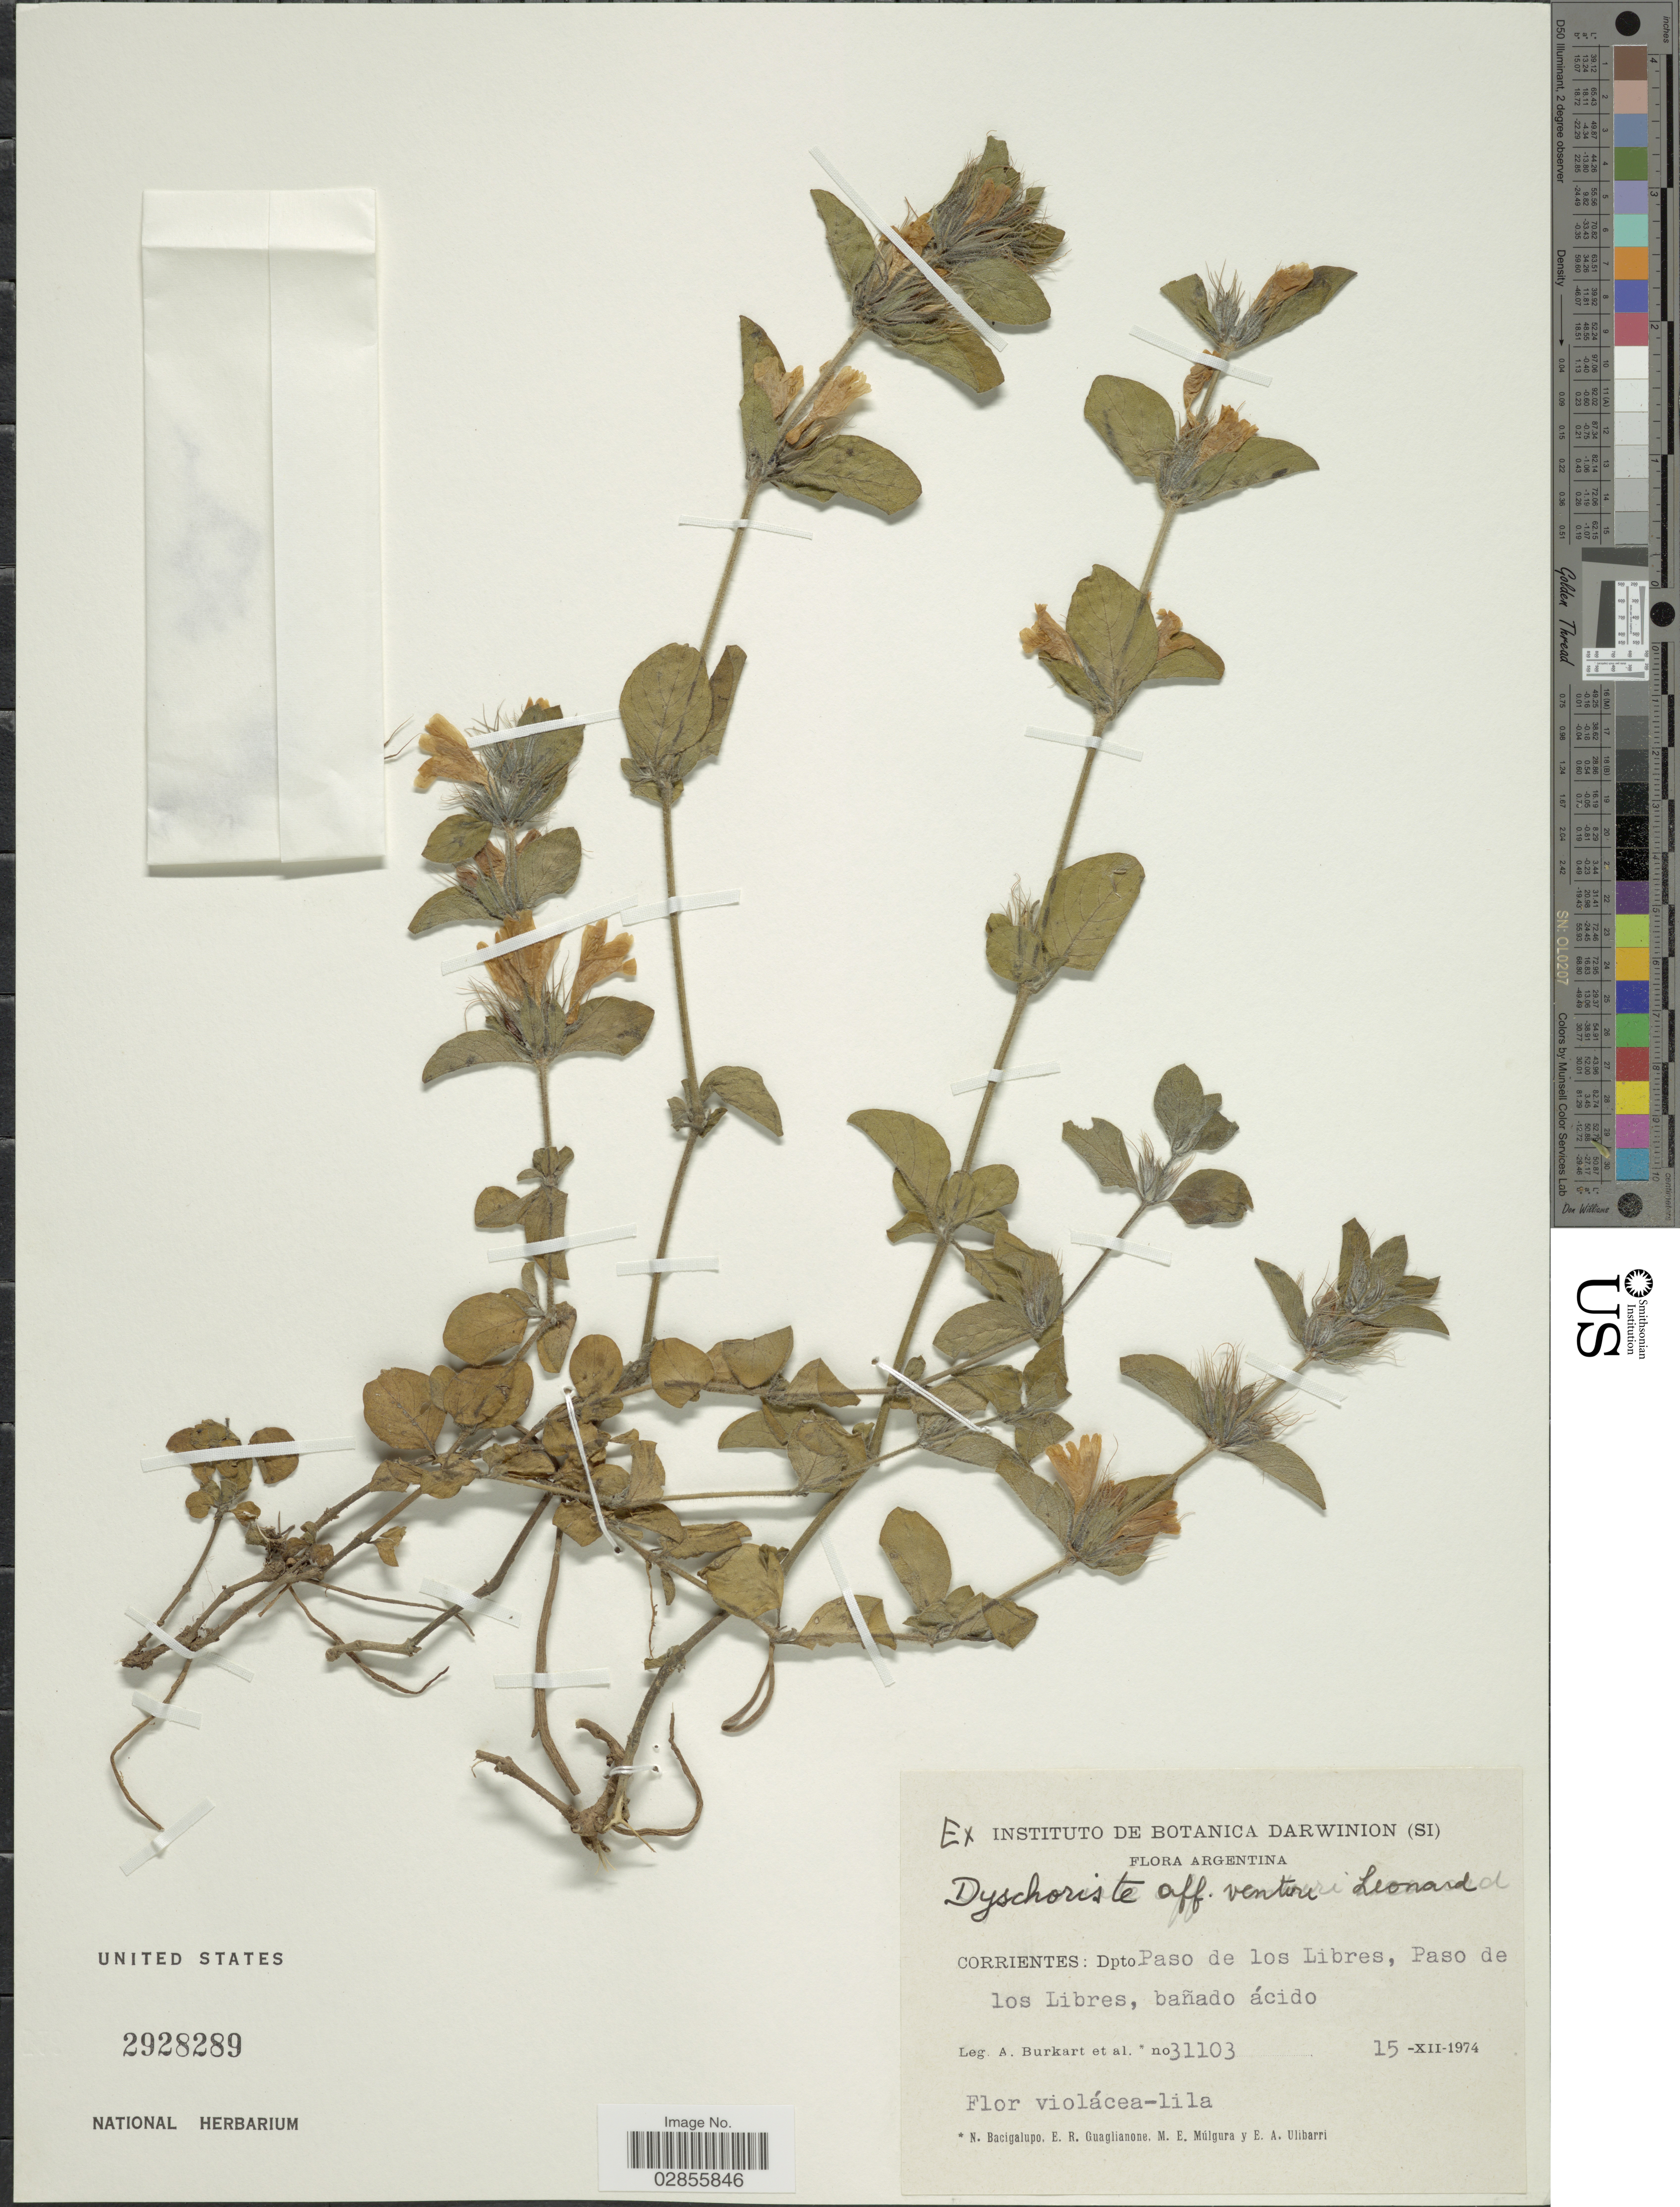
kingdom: Plantae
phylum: Tracheophyta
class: Magnoliopsida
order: Lamiales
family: Acanthaceae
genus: Dyschoriste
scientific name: Dyschoriste sp.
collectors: A. E. Burkart & et al.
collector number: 31103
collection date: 1974-12-15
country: Argentina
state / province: Corrientes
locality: Dpto. Paso de Los Libres, Paso de los Libres, bañado ácido.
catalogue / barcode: US 2928289